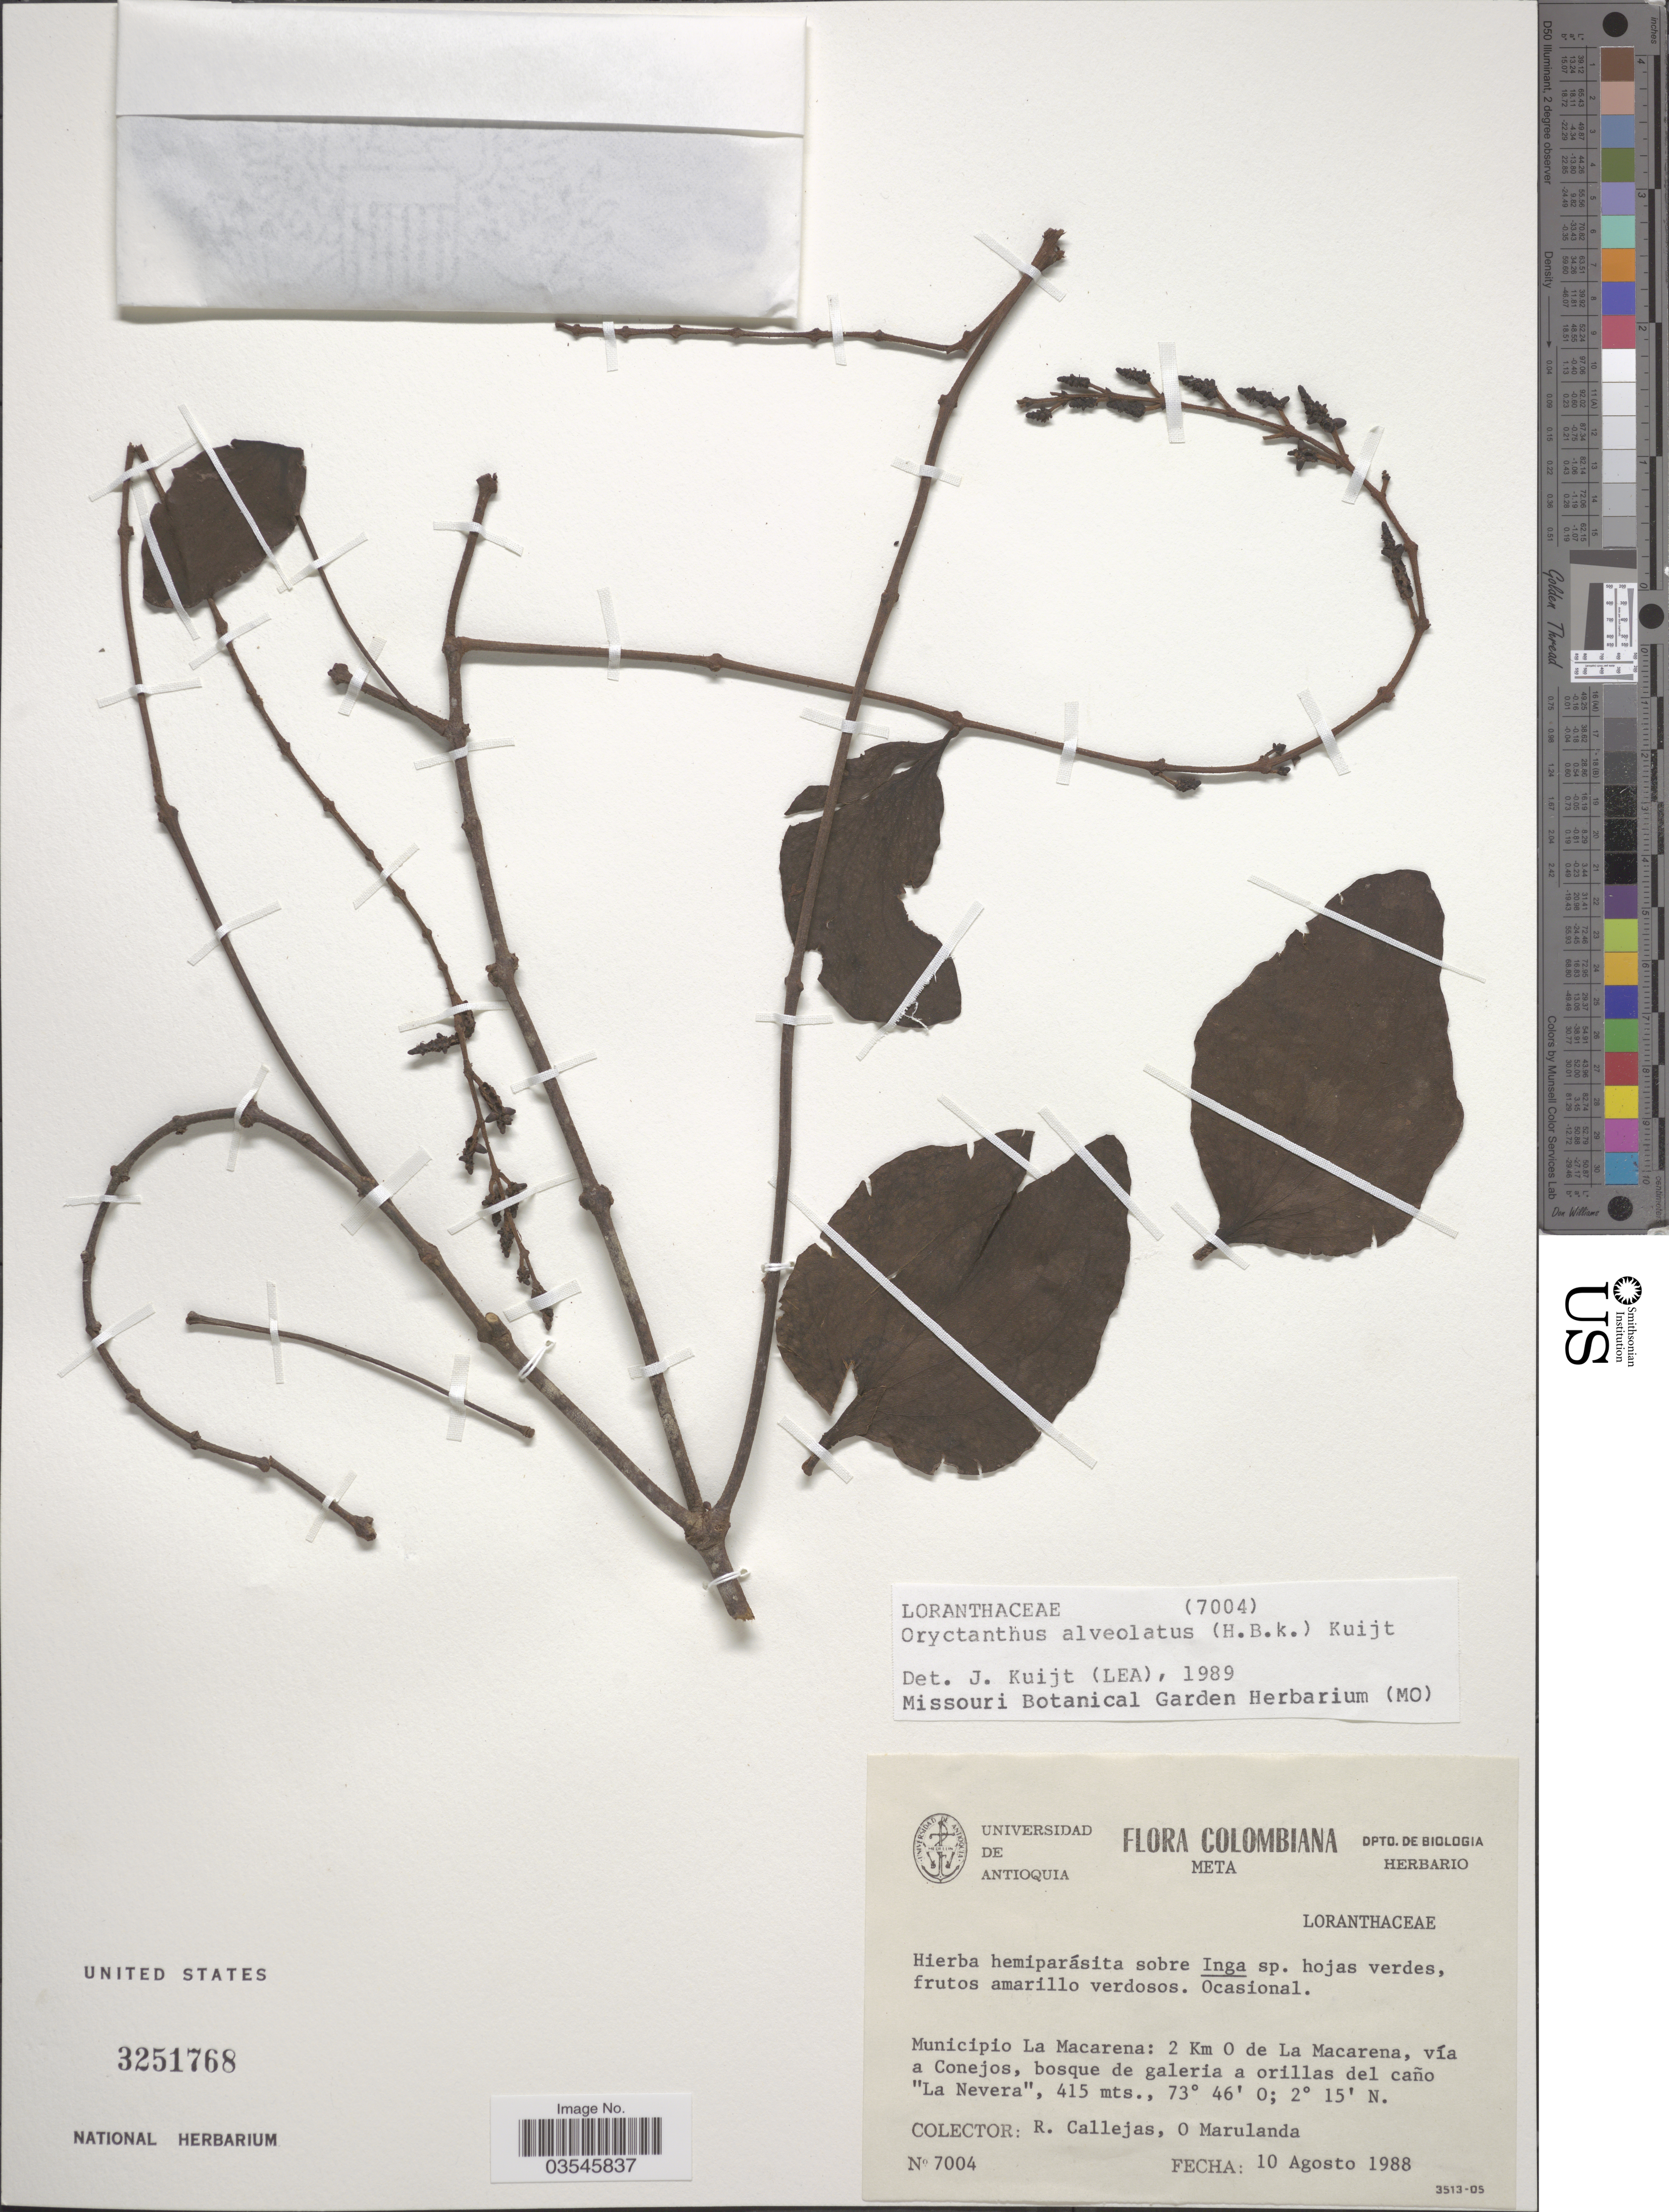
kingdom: Plantae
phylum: Tracheophyta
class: Magnoliopsida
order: Santalales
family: Loranthaceae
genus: Oryctanthus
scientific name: Oryctanthus alveolatus subsp. alveolatus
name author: (Kunth) Kuijt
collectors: R. Callejas & O. Marulanda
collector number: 7004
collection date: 1988-08-10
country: Colombia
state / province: Meta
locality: Municipio La Macarena: 2 Km O de La Macarena, vía a Conejos, bosque de galeria a orillas del caño "La Nevera".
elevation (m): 415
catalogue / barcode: US 3251768